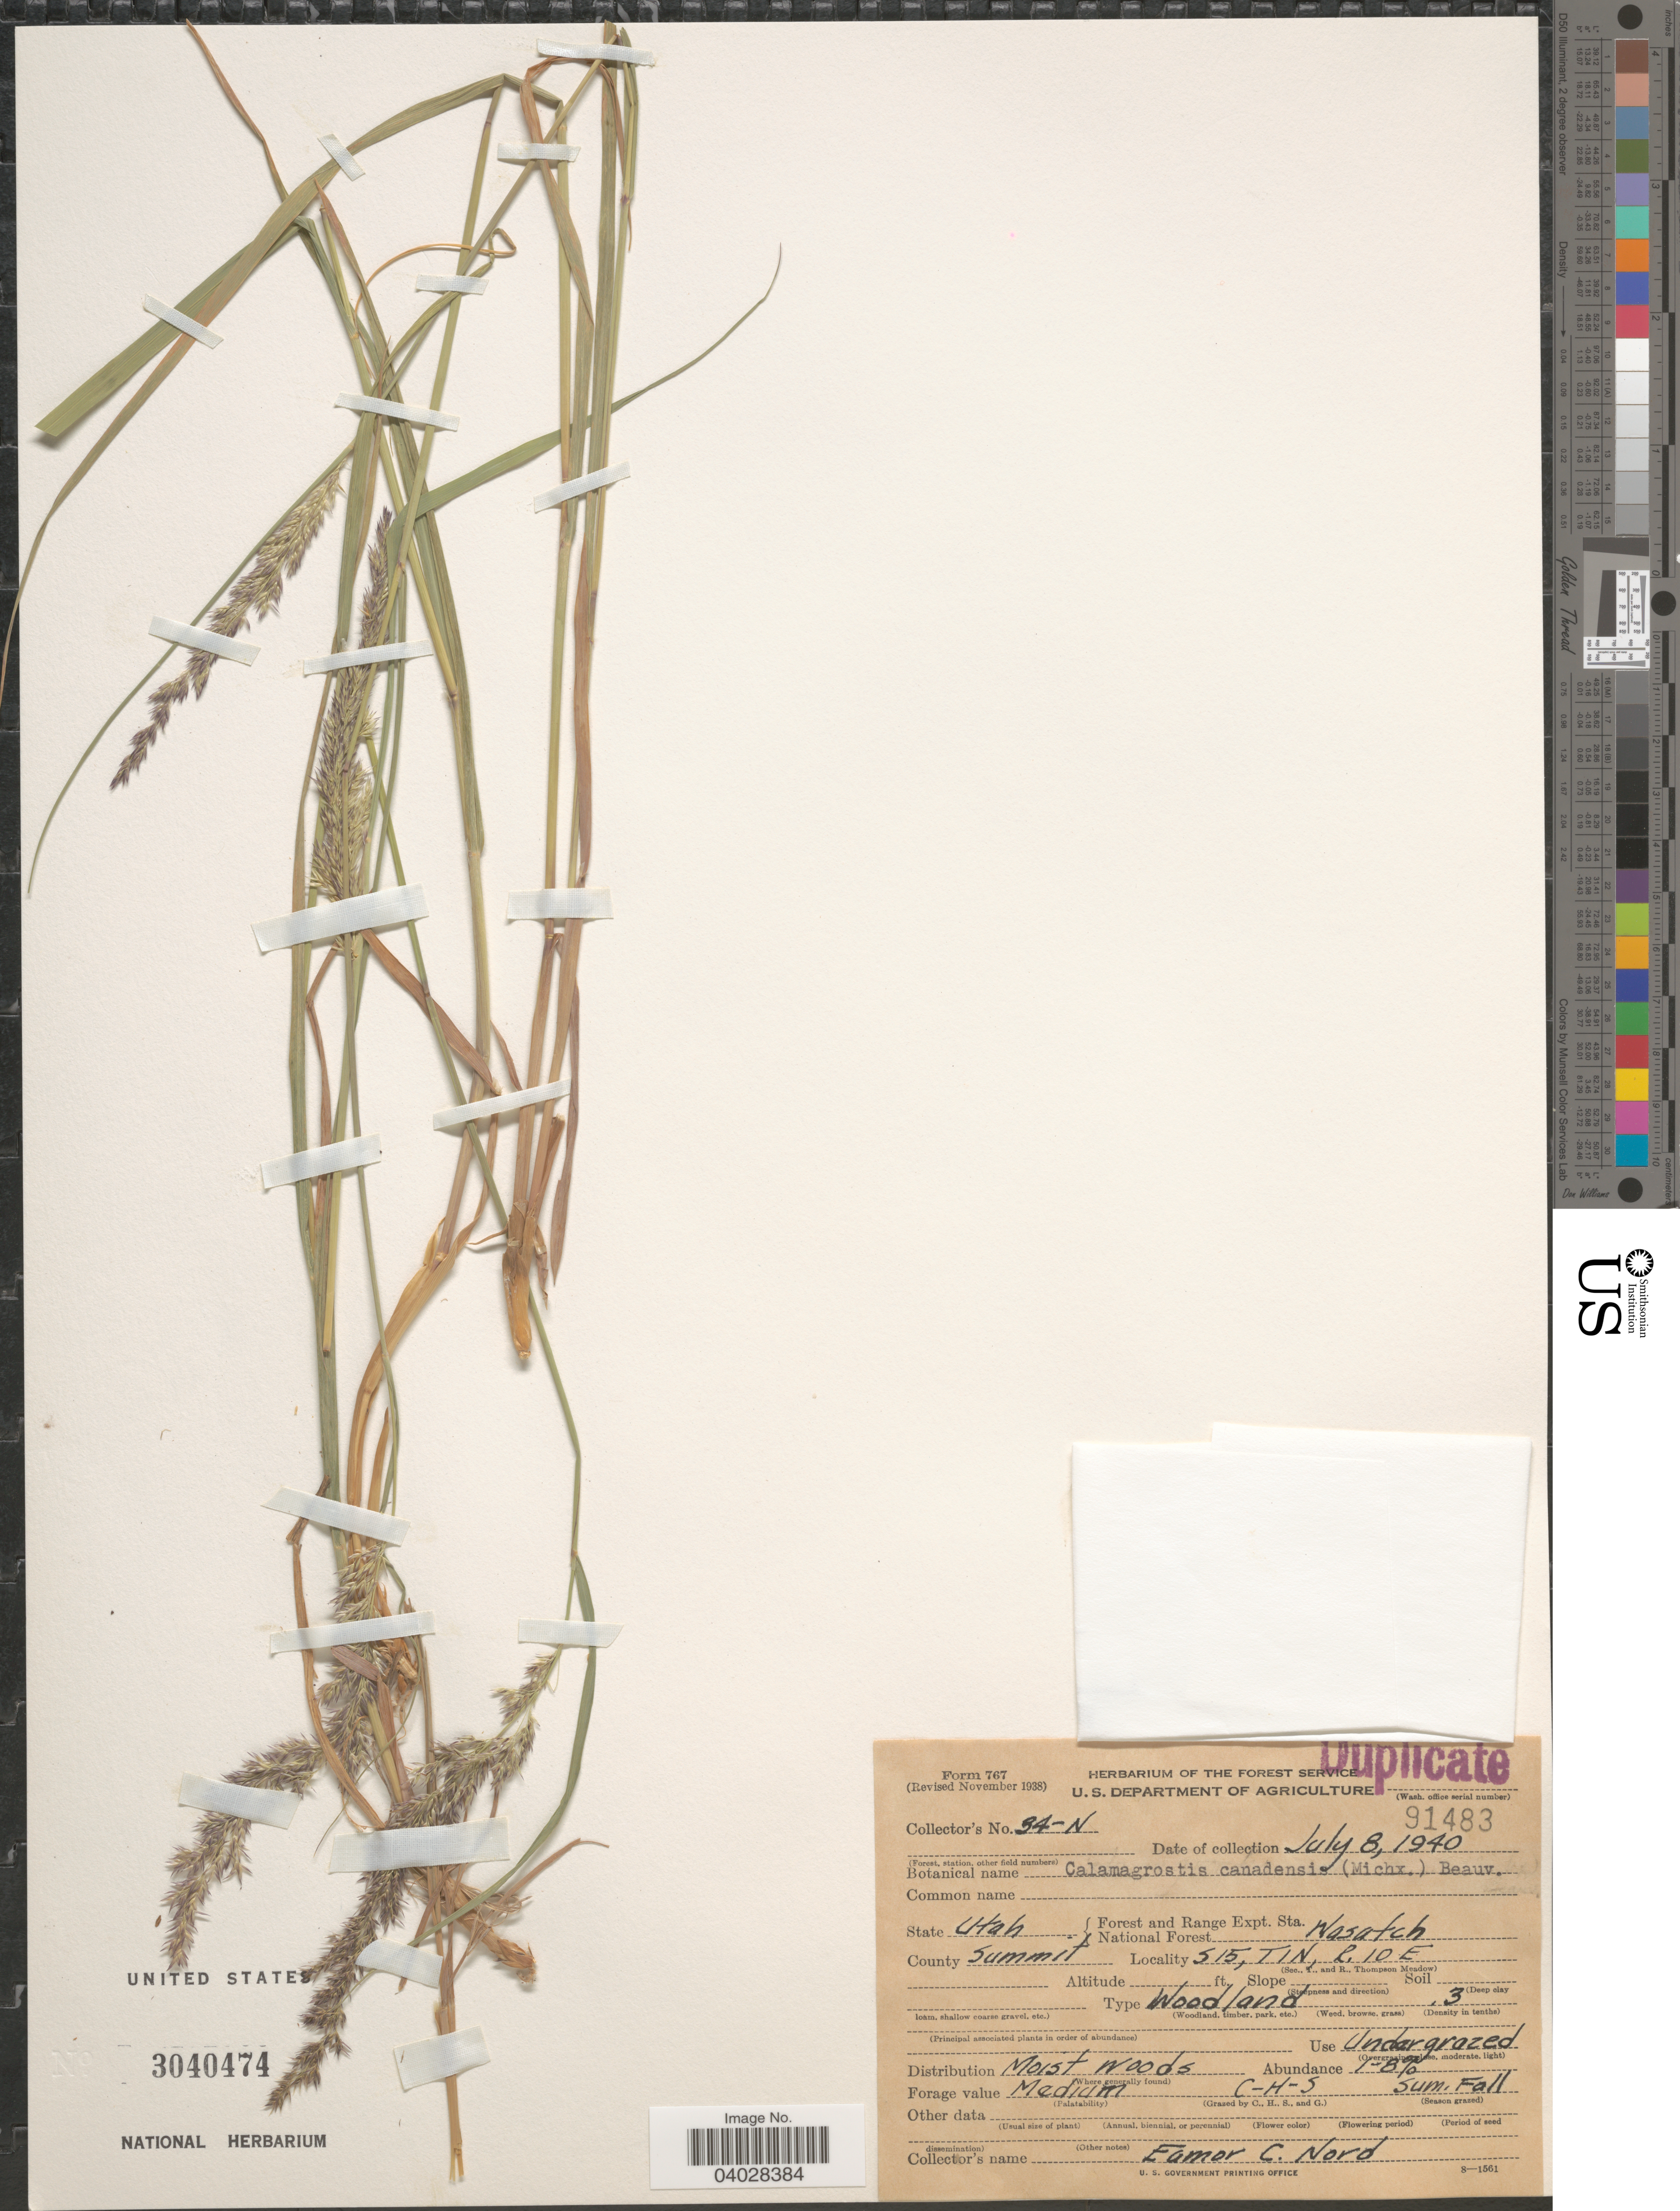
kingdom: Plantae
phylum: Tracheophyta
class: Liliopsida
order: Poales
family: Poaceae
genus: Calamagrostis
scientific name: Calamagrostis canadensis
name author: (Michx.) P. Beauv.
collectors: E. Nord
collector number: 34-N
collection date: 1940-07-08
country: United States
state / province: Utah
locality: Forest and Range Expt. Sta. National Forest Wasatch. County Summit. S15, T1N, R.10E.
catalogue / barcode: US 3040474